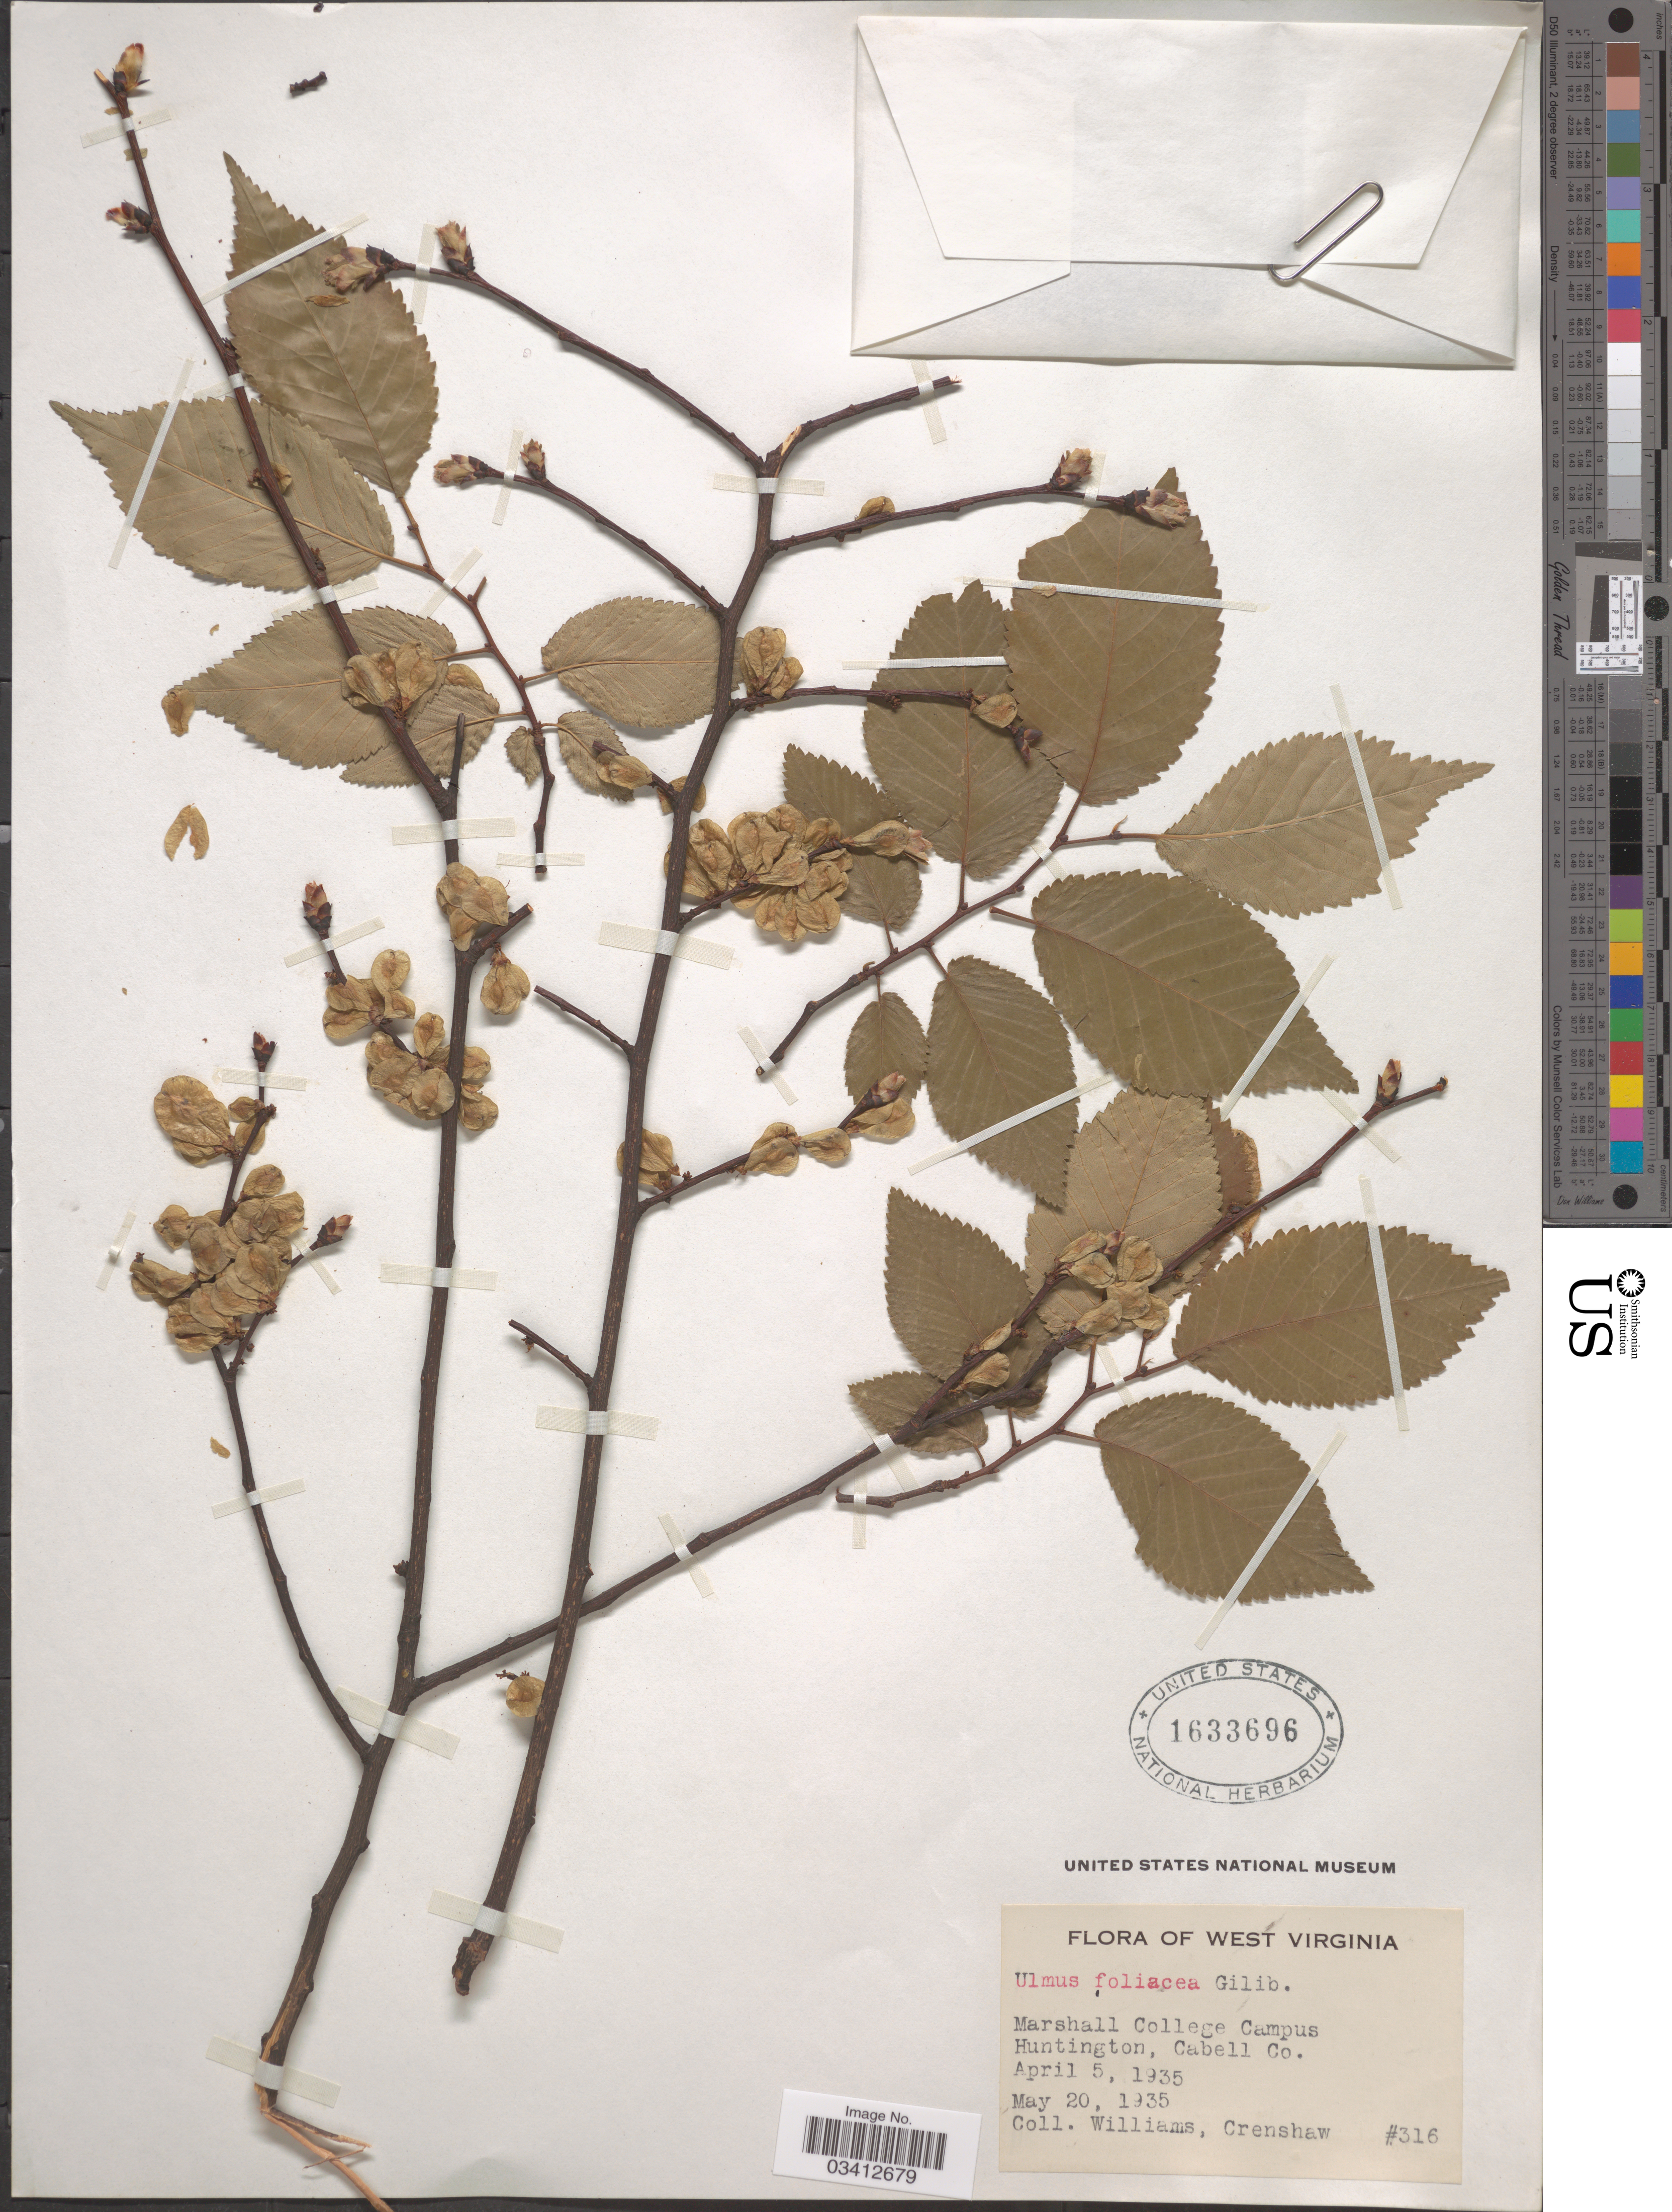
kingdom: Plantae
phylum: Tracheophyta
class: Magnoliopsida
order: Rosales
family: Ulmaceae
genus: Ulmus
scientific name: Ulmus carpinifolia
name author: Gled.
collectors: W. Crenshaw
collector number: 316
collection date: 1935-05-20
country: United States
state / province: West Virginia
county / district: Cabell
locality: Marshall College Campus. Huntington, Cabell Co.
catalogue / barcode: US 1633696